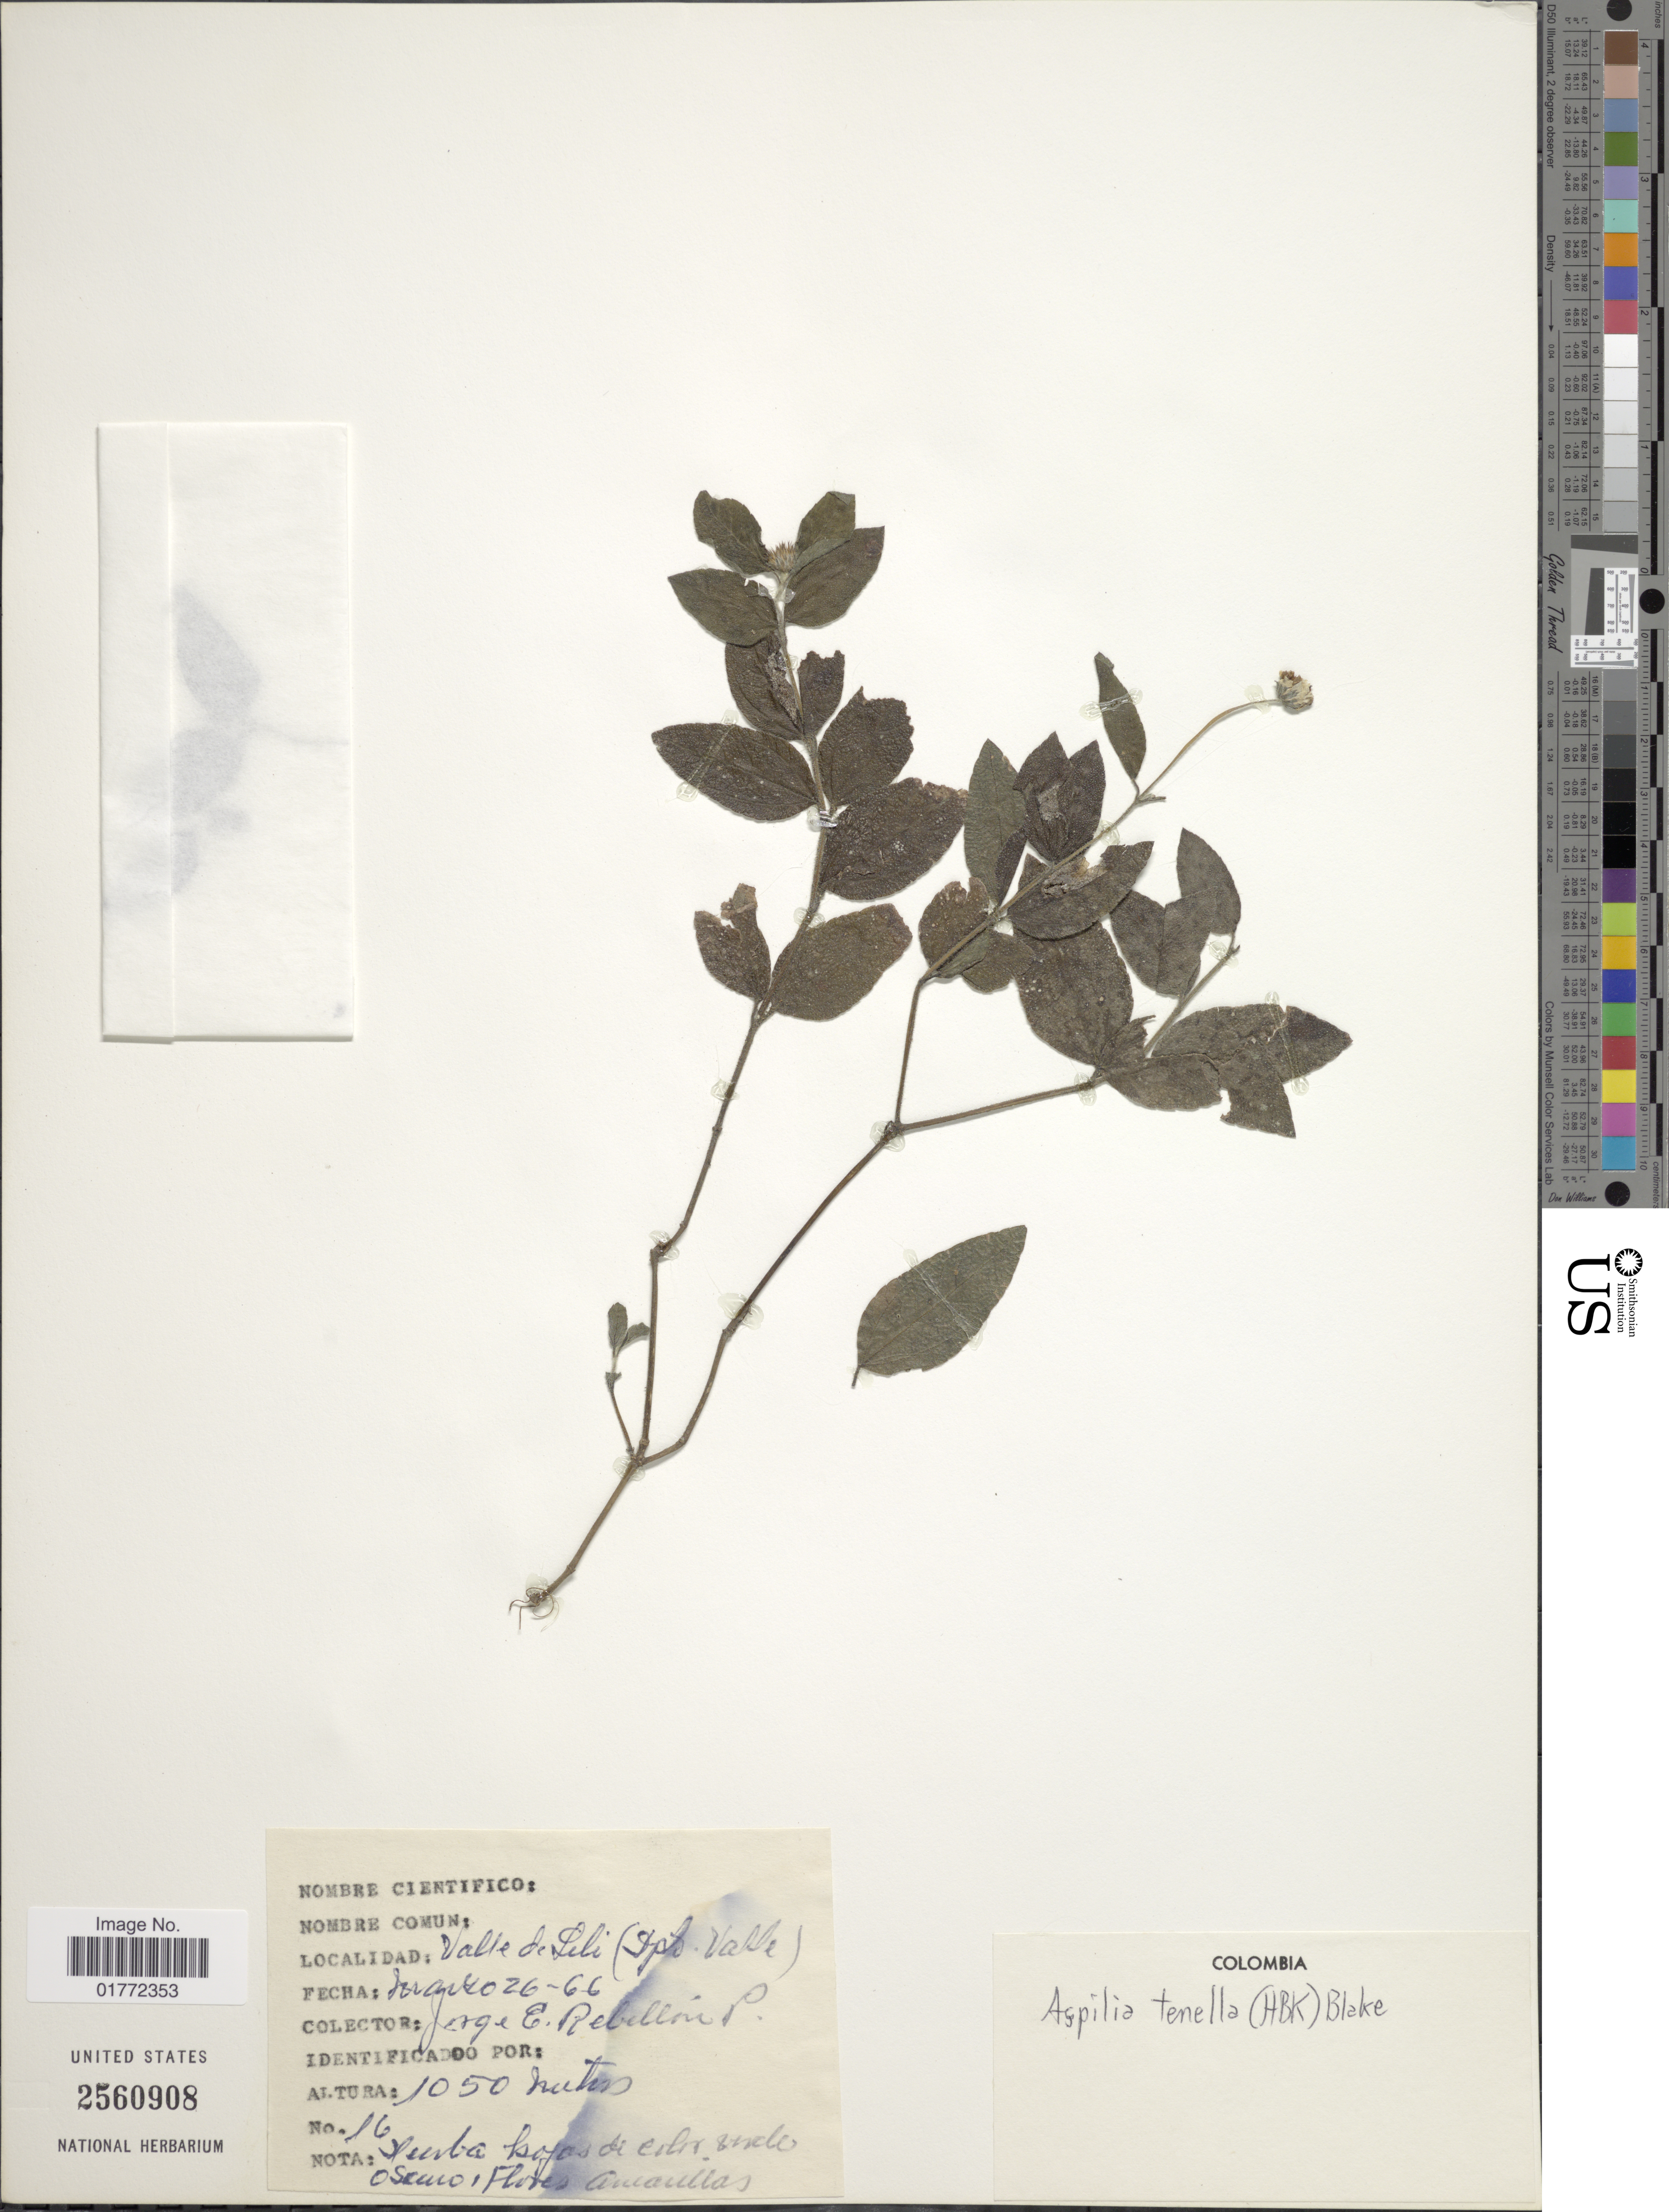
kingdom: Plantae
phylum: Tracheophyta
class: Magnoliopsida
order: Asterales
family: Asteraceae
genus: Eleutheranthera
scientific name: Eleutheranthera tenella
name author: (Kunth) H. Rob.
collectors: J. Rebellon P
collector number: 16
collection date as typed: Transcribed d/m/y: 26/3/66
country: Colombia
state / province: Valle del Cauca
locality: Valle de Lili (Dpto. Valle)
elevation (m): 1050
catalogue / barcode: US 2560908